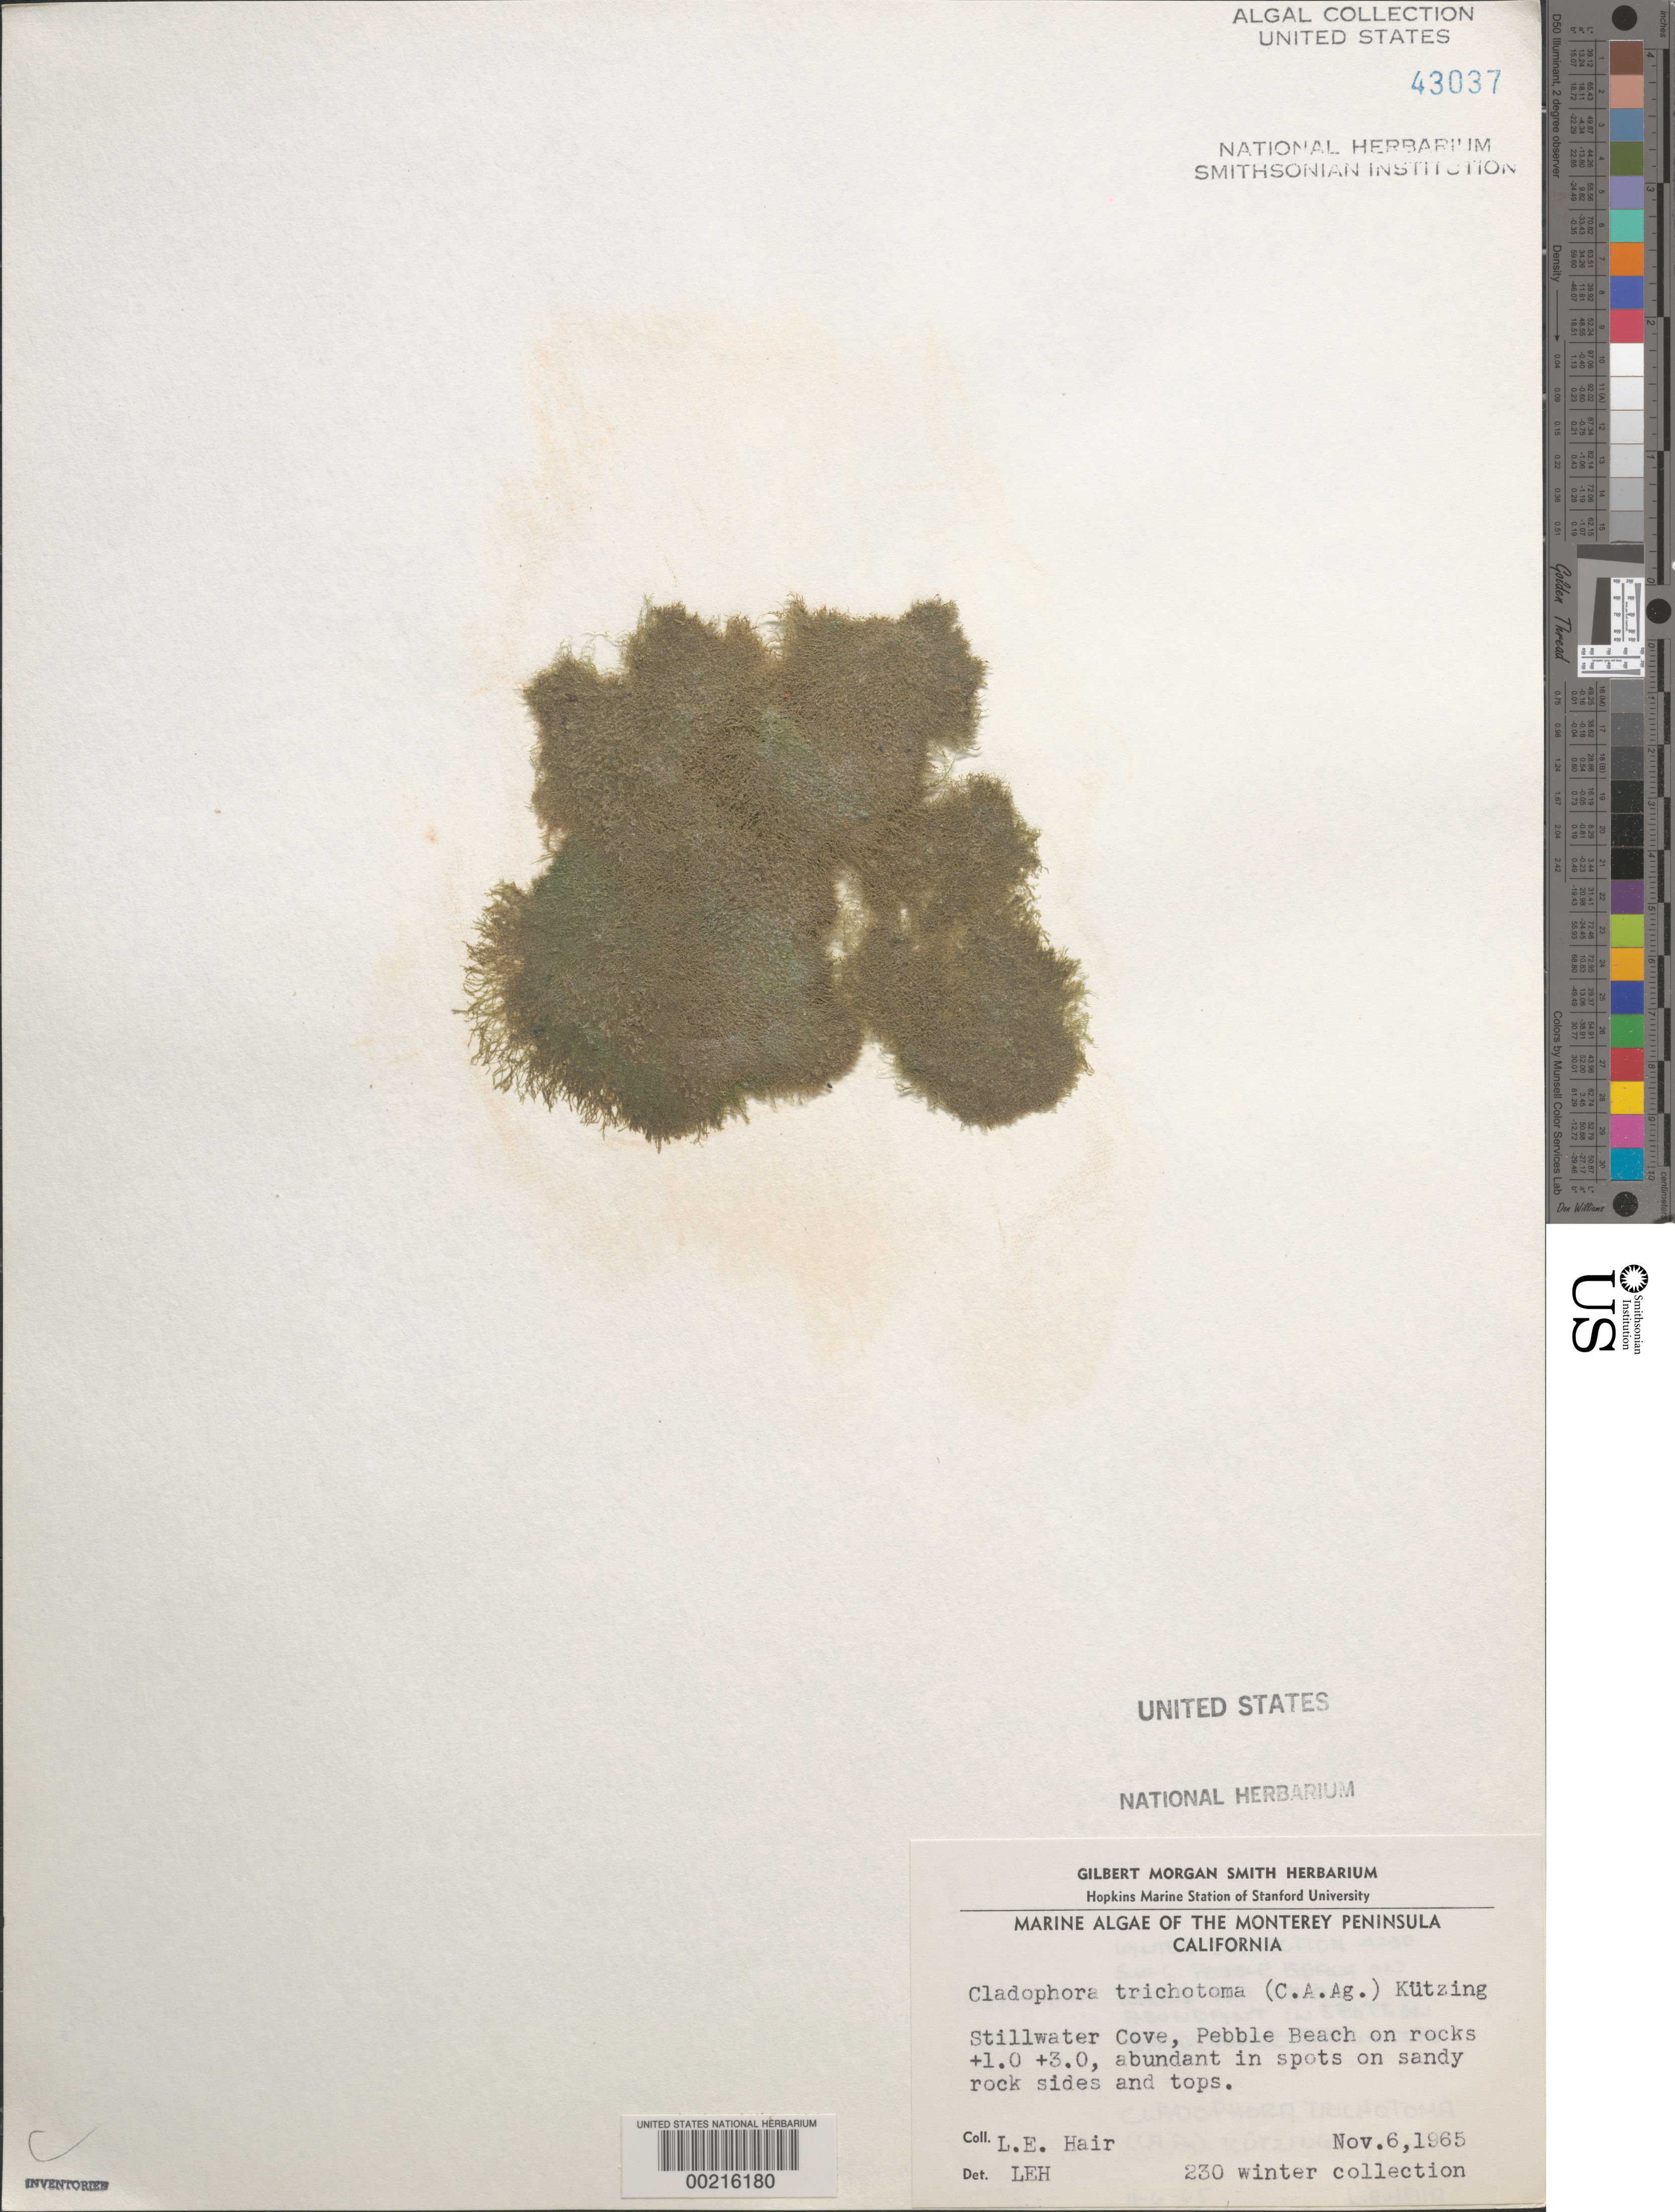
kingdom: Plantae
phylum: Chlorophyta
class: Ulvophyceae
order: Cladophorales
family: Cladophoraceae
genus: Cladophora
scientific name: Cladophora laetevirens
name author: (Dillwyn) Kütz.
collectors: L. Hair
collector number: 230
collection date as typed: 06 Nov 1965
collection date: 1965-11-06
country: United States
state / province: California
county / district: Monterey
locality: Pebble Beach, Stillwater Cove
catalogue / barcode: US 43037